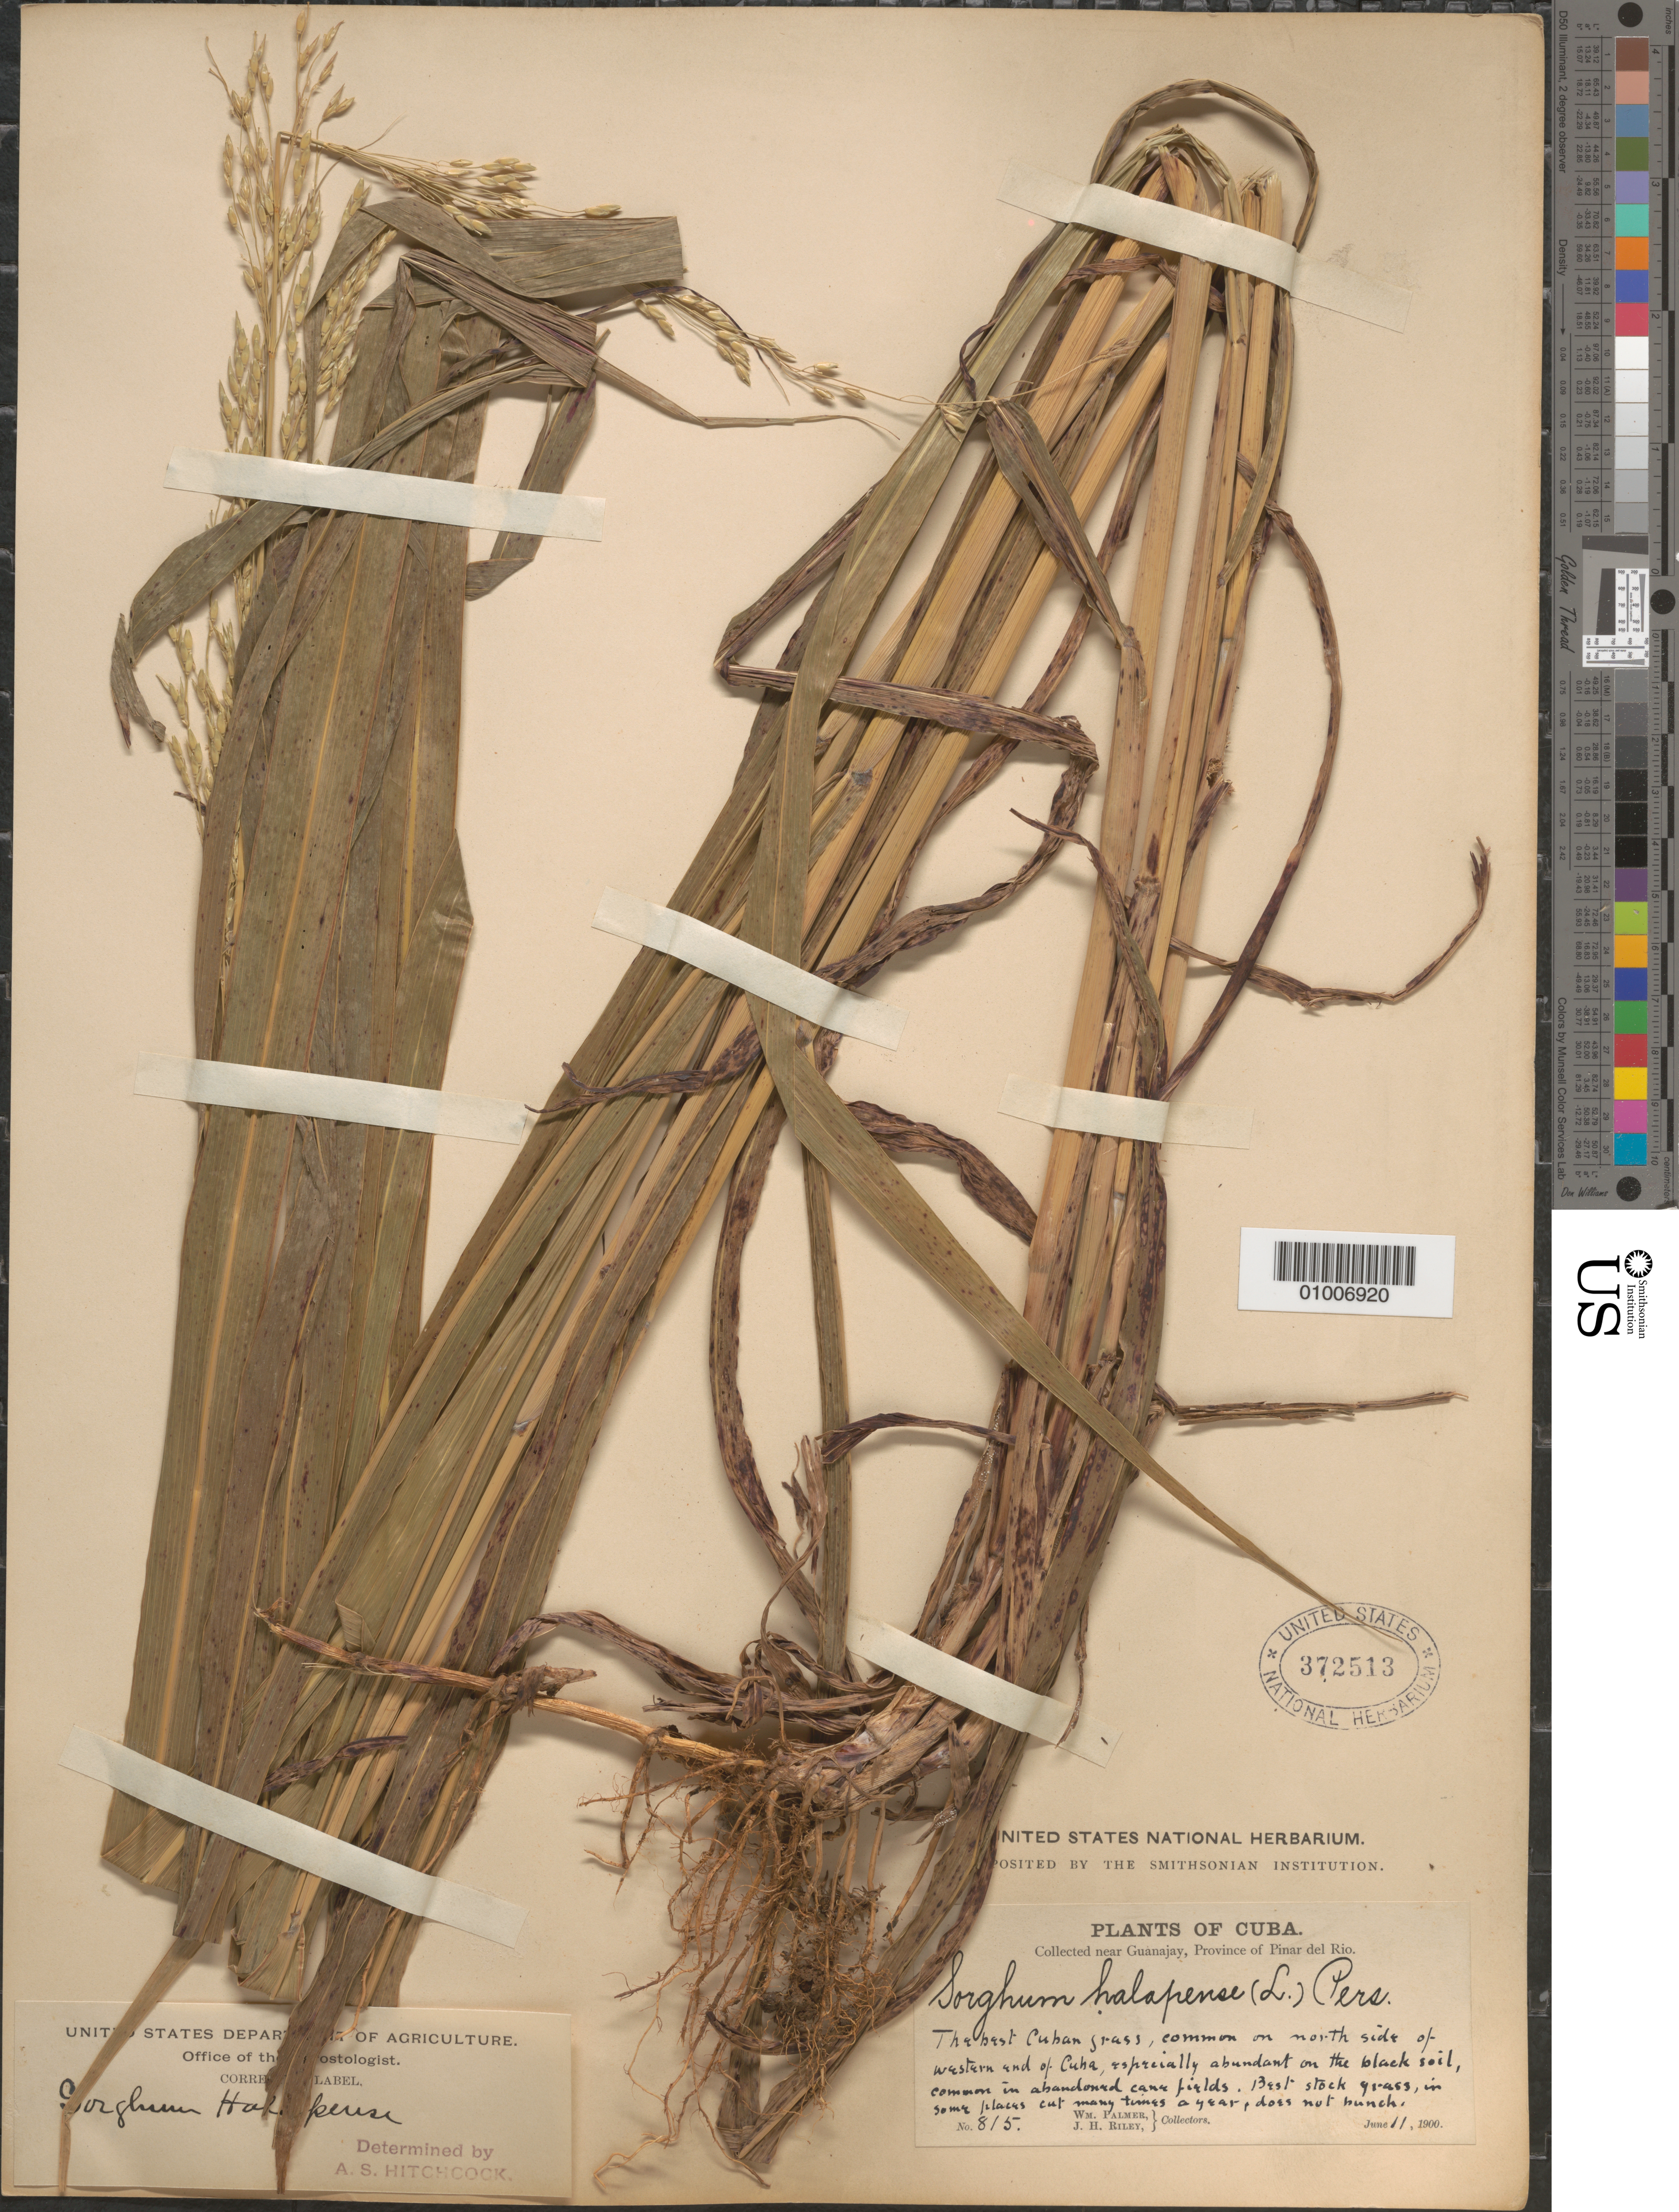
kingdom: Plantae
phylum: Tracheophyta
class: Liliopsida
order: Poales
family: Poaceae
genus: Sorghum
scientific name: Sorghum halepense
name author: (L.) Pers.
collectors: W. Palmer & J. H. Riley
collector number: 815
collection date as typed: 11 Jun 1900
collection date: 1900-06-11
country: Cuba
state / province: Pinar del Rio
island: Cuba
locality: Pinar del Rio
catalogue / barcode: US 372513